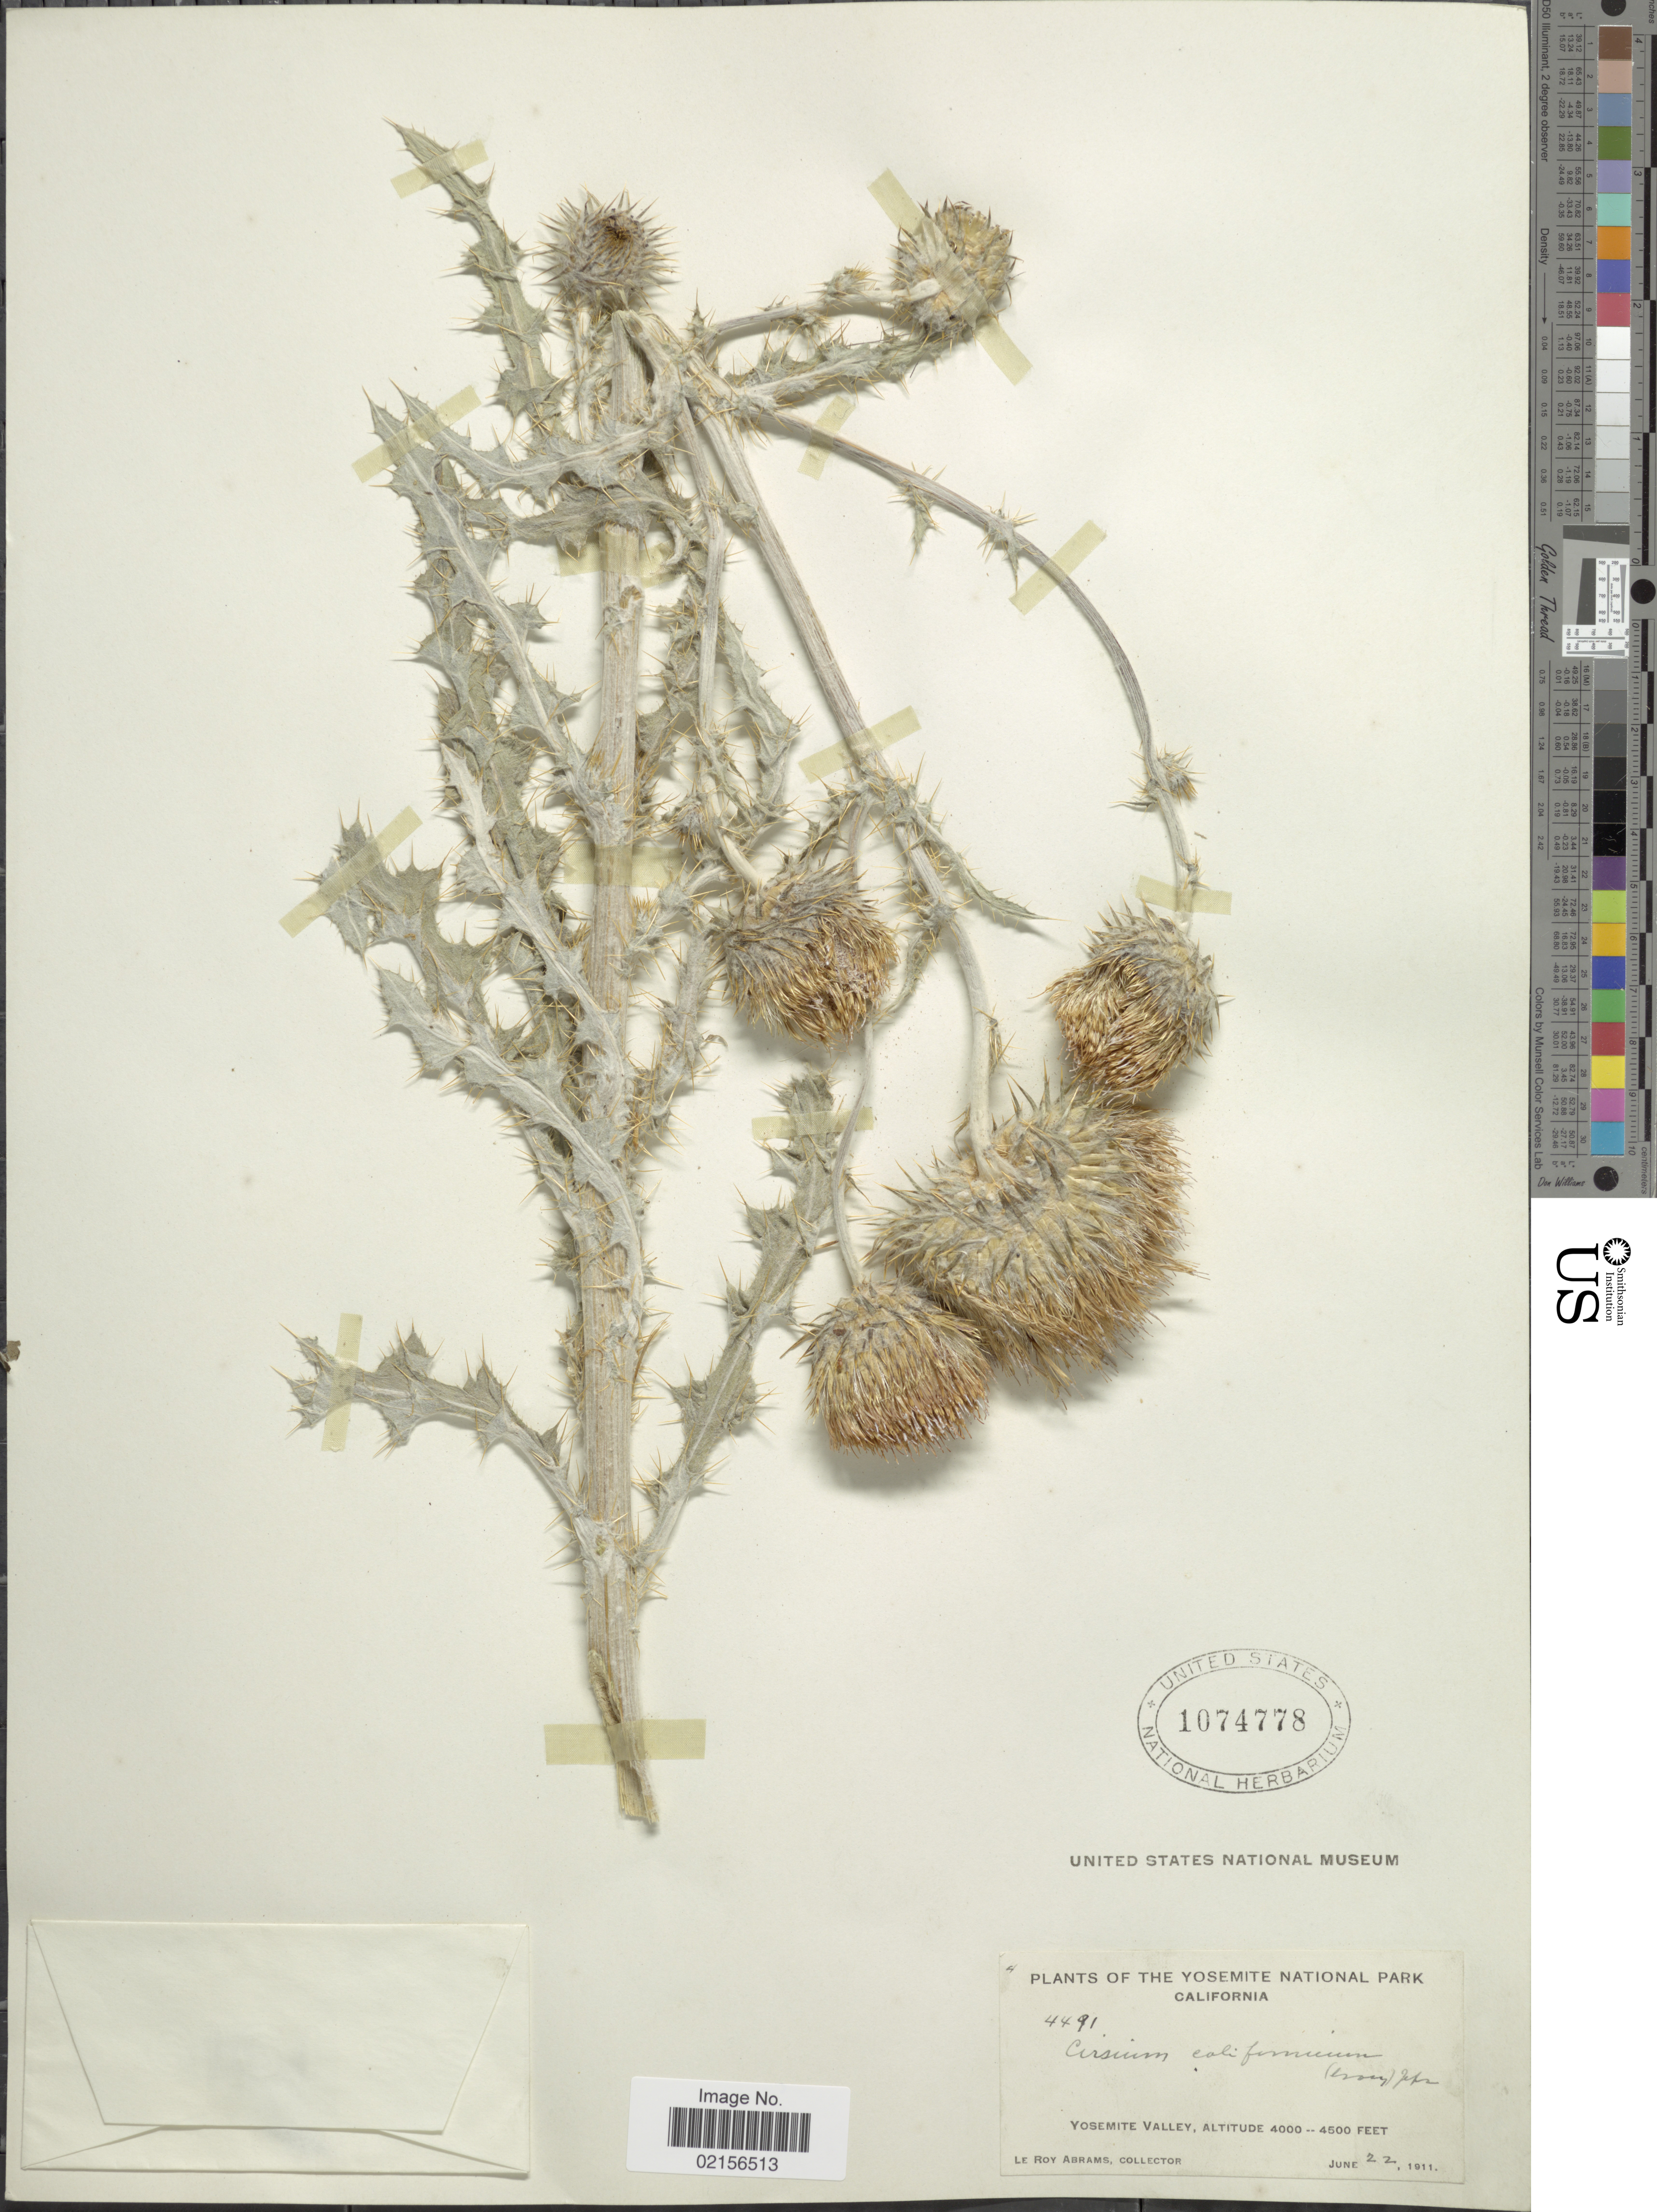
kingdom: Plantae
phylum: Tracheophyta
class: Magnoliopsida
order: Asterales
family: Asteraceae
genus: Cirsium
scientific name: Cirsium occidentale var. californicum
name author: (A. Gray) D.J. Keil & C.E. Turner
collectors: L. Abrams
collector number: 4491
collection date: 1911-06-22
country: United States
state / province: California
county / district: Mariposa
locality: The Yosemite National Park, Yosemite Valley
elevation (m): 1219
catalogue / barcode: US 1074778